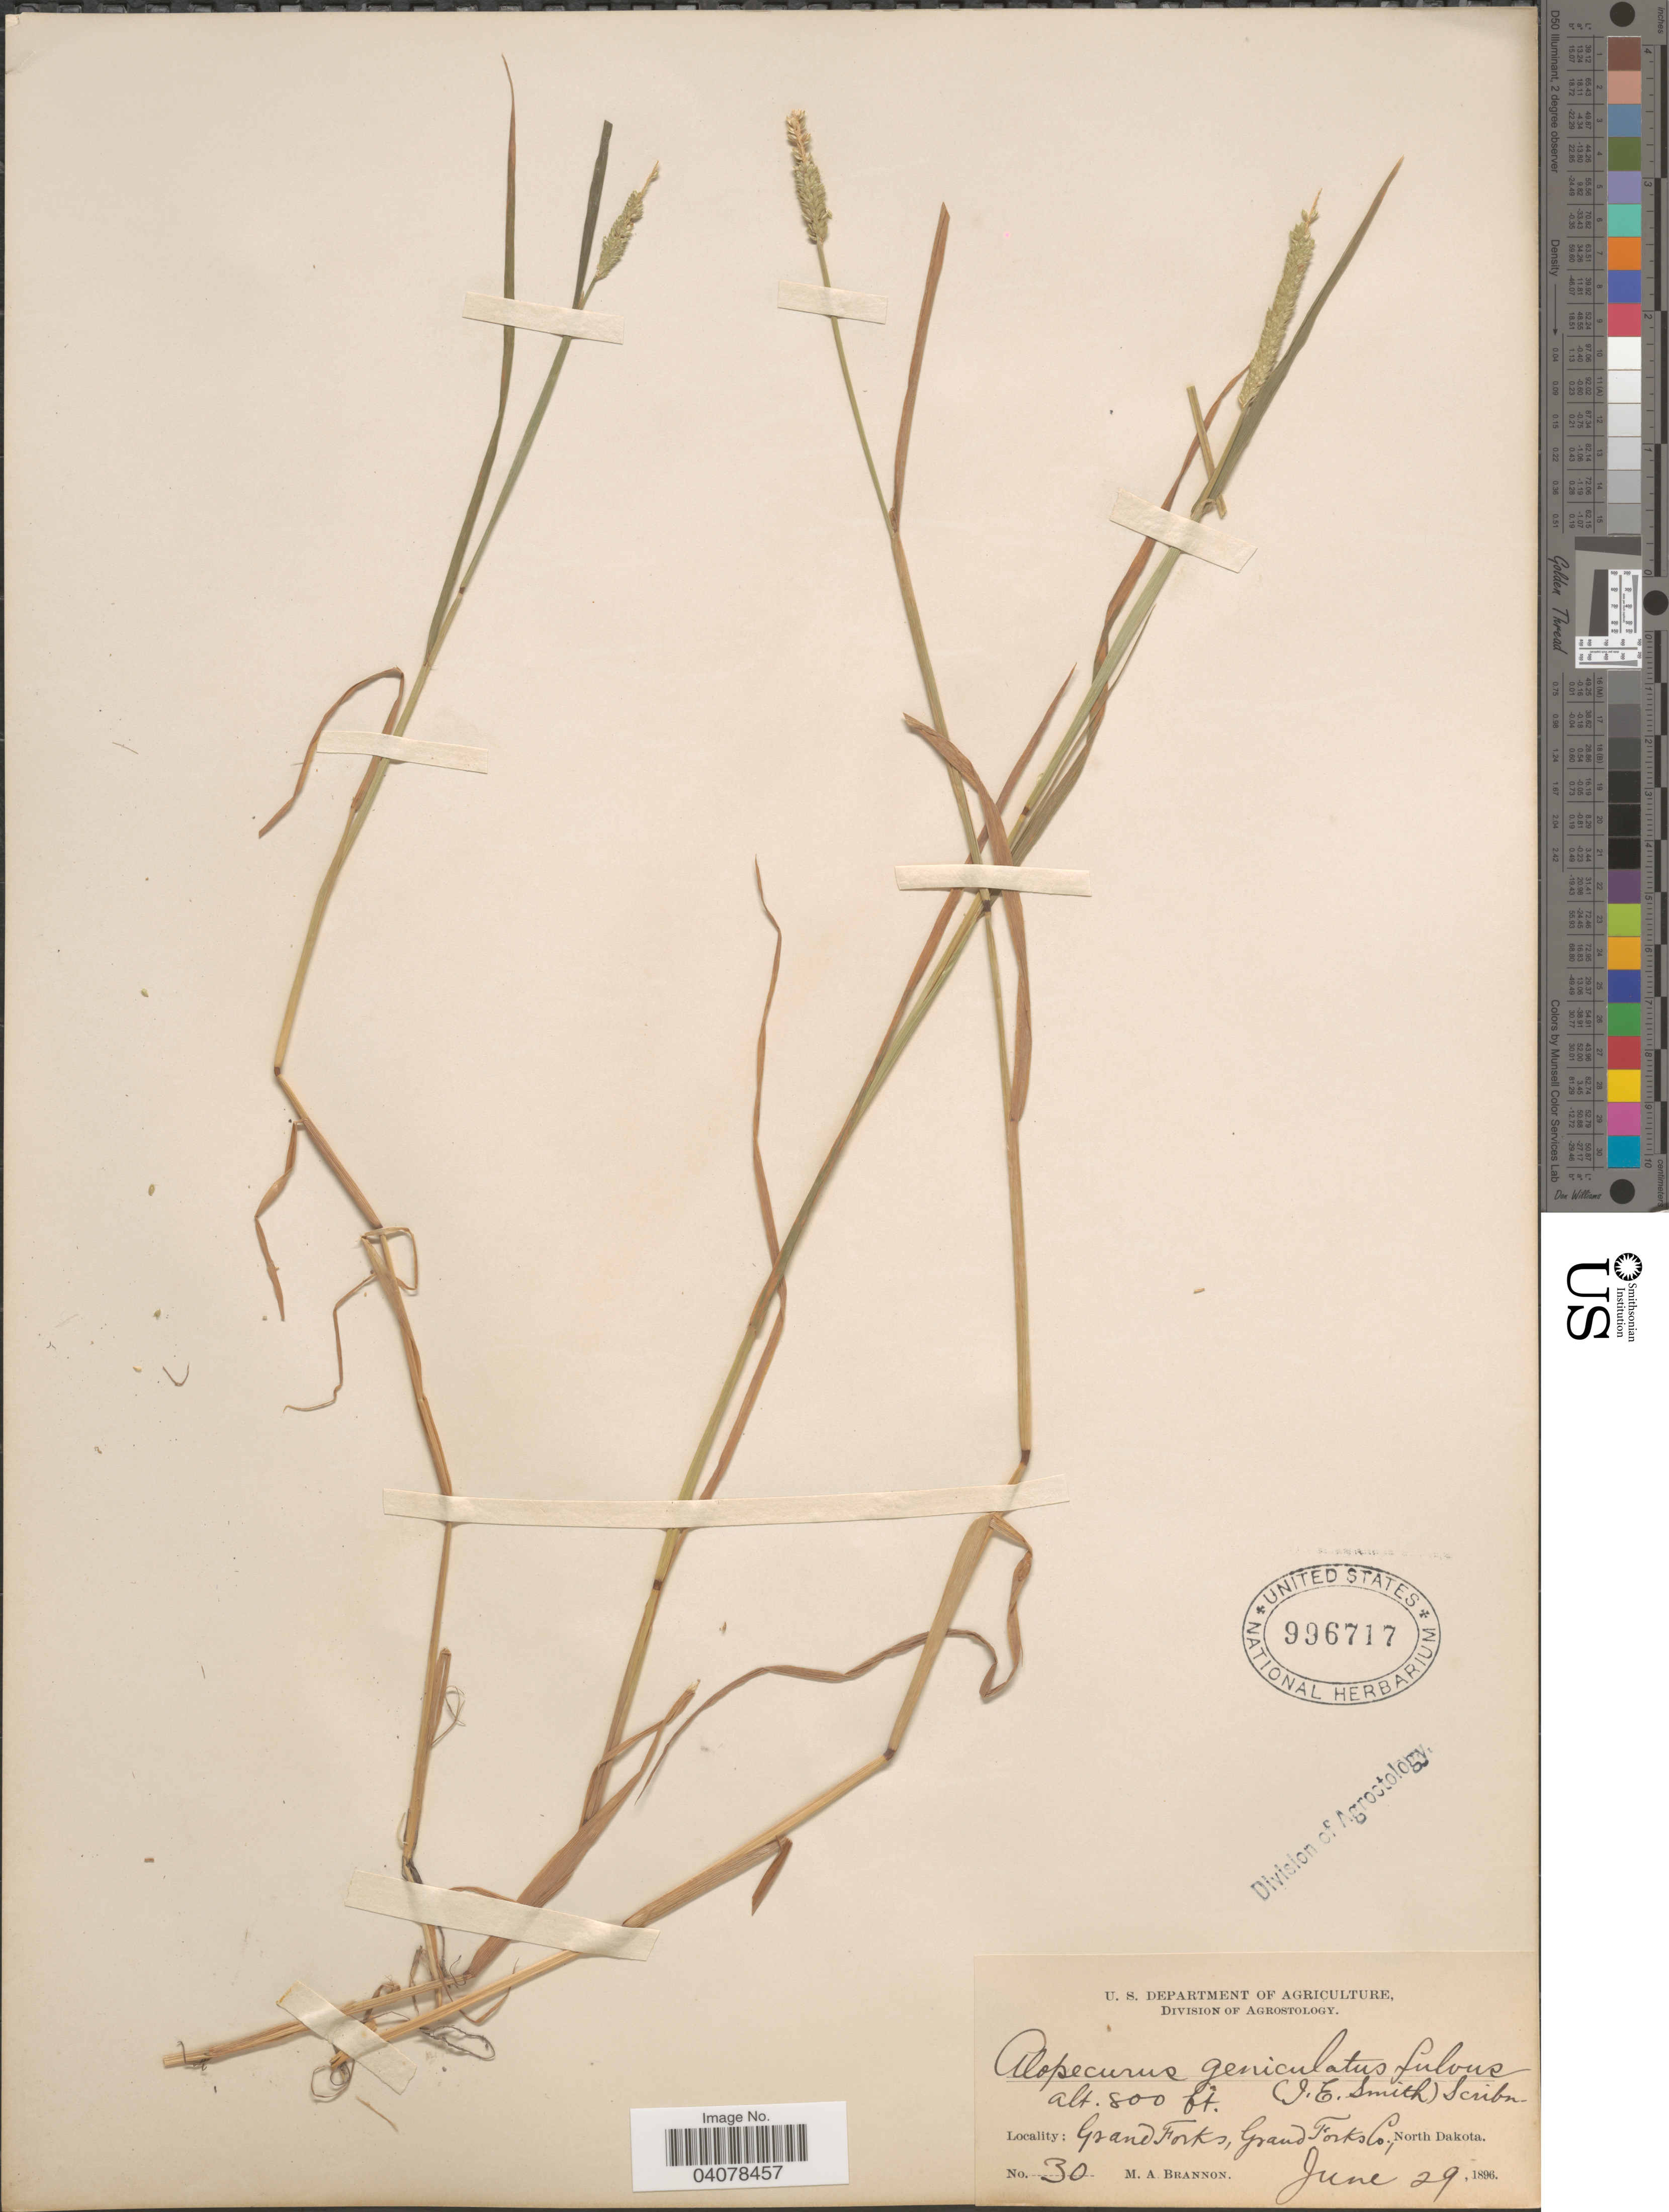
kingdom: Plantae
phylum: Tracheophyta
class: Liliopsida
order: Poales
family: Poaceae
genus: Alopecurus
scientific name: Alopecurus aequalis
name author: Sobol.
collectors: M. Brannon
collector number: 30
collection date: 1896-06-29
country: United States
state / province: North Dakota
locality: Grand Forks, Grand Forks Co.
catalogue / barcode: US 996717